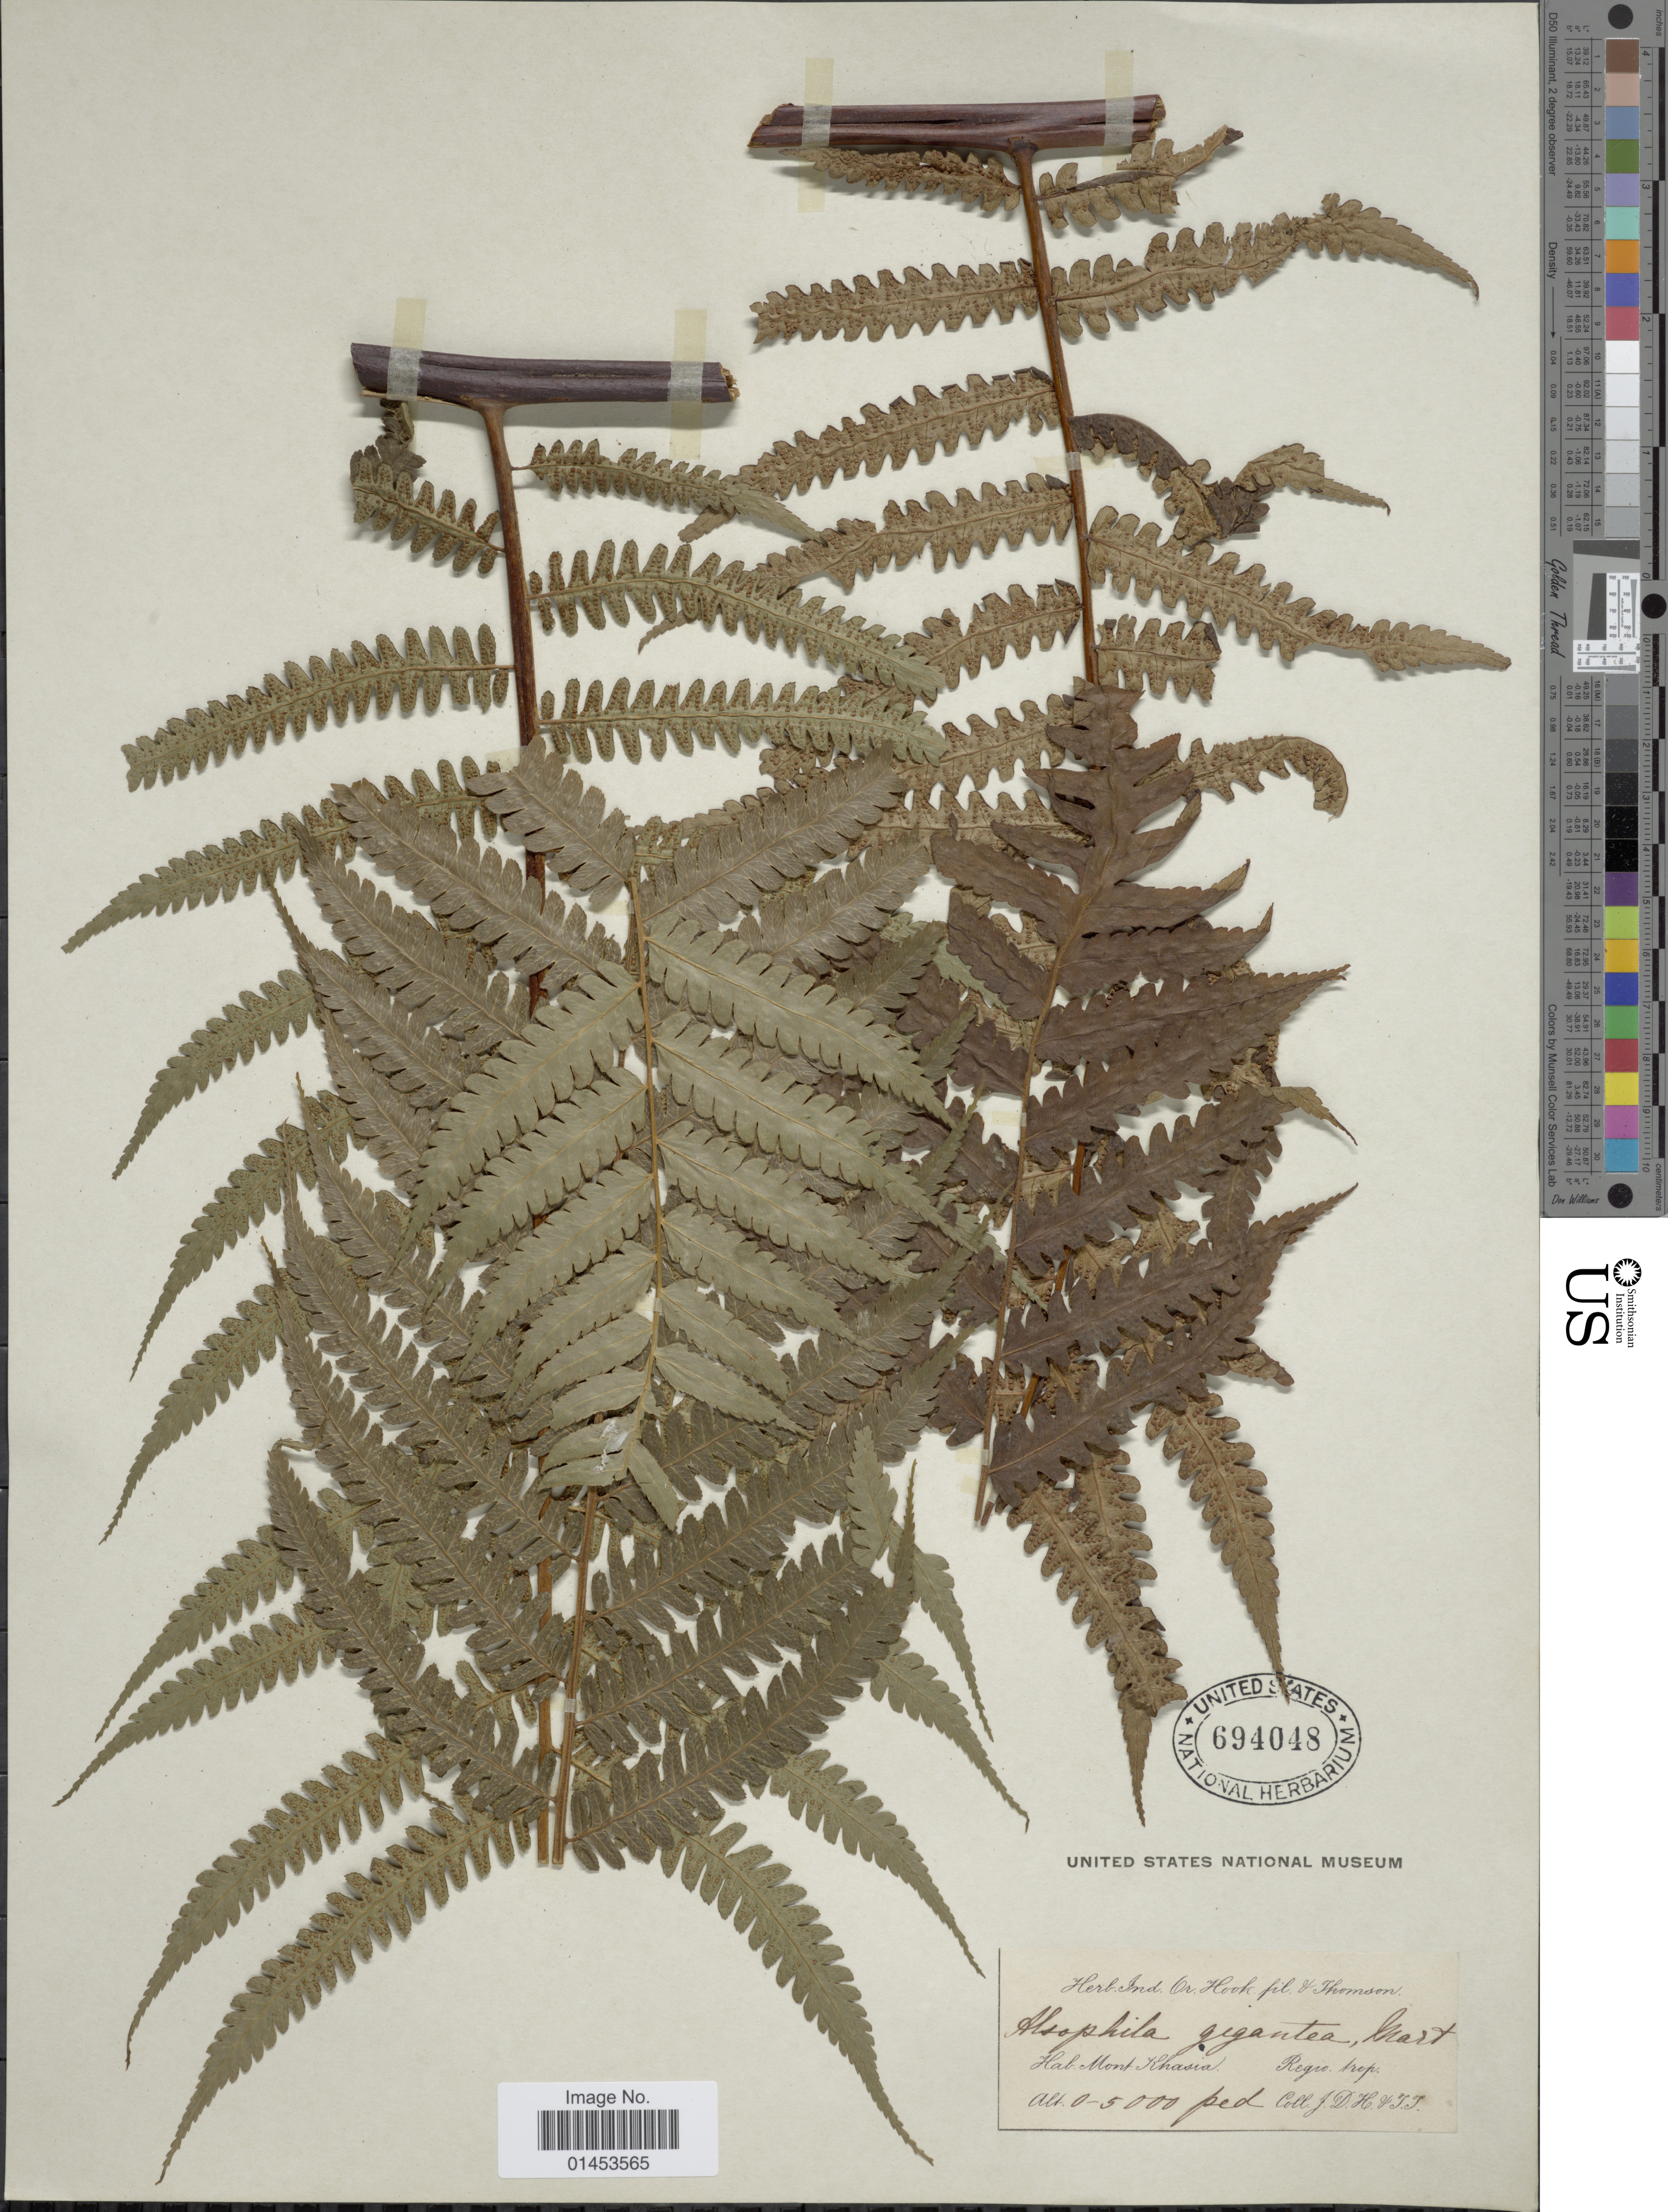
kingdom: Plantae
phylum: Tracheophyta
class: Polypodiopsida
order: Cyatheales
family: Cyatheaceae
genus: Cyathea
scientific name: Cyathea gigantea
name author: (Wall. ex Hook.) Holttum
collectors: J. D. Hooker & T. Thomson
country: India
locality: Hab. Mont. Khasia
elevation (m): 0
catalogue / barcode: US 694048